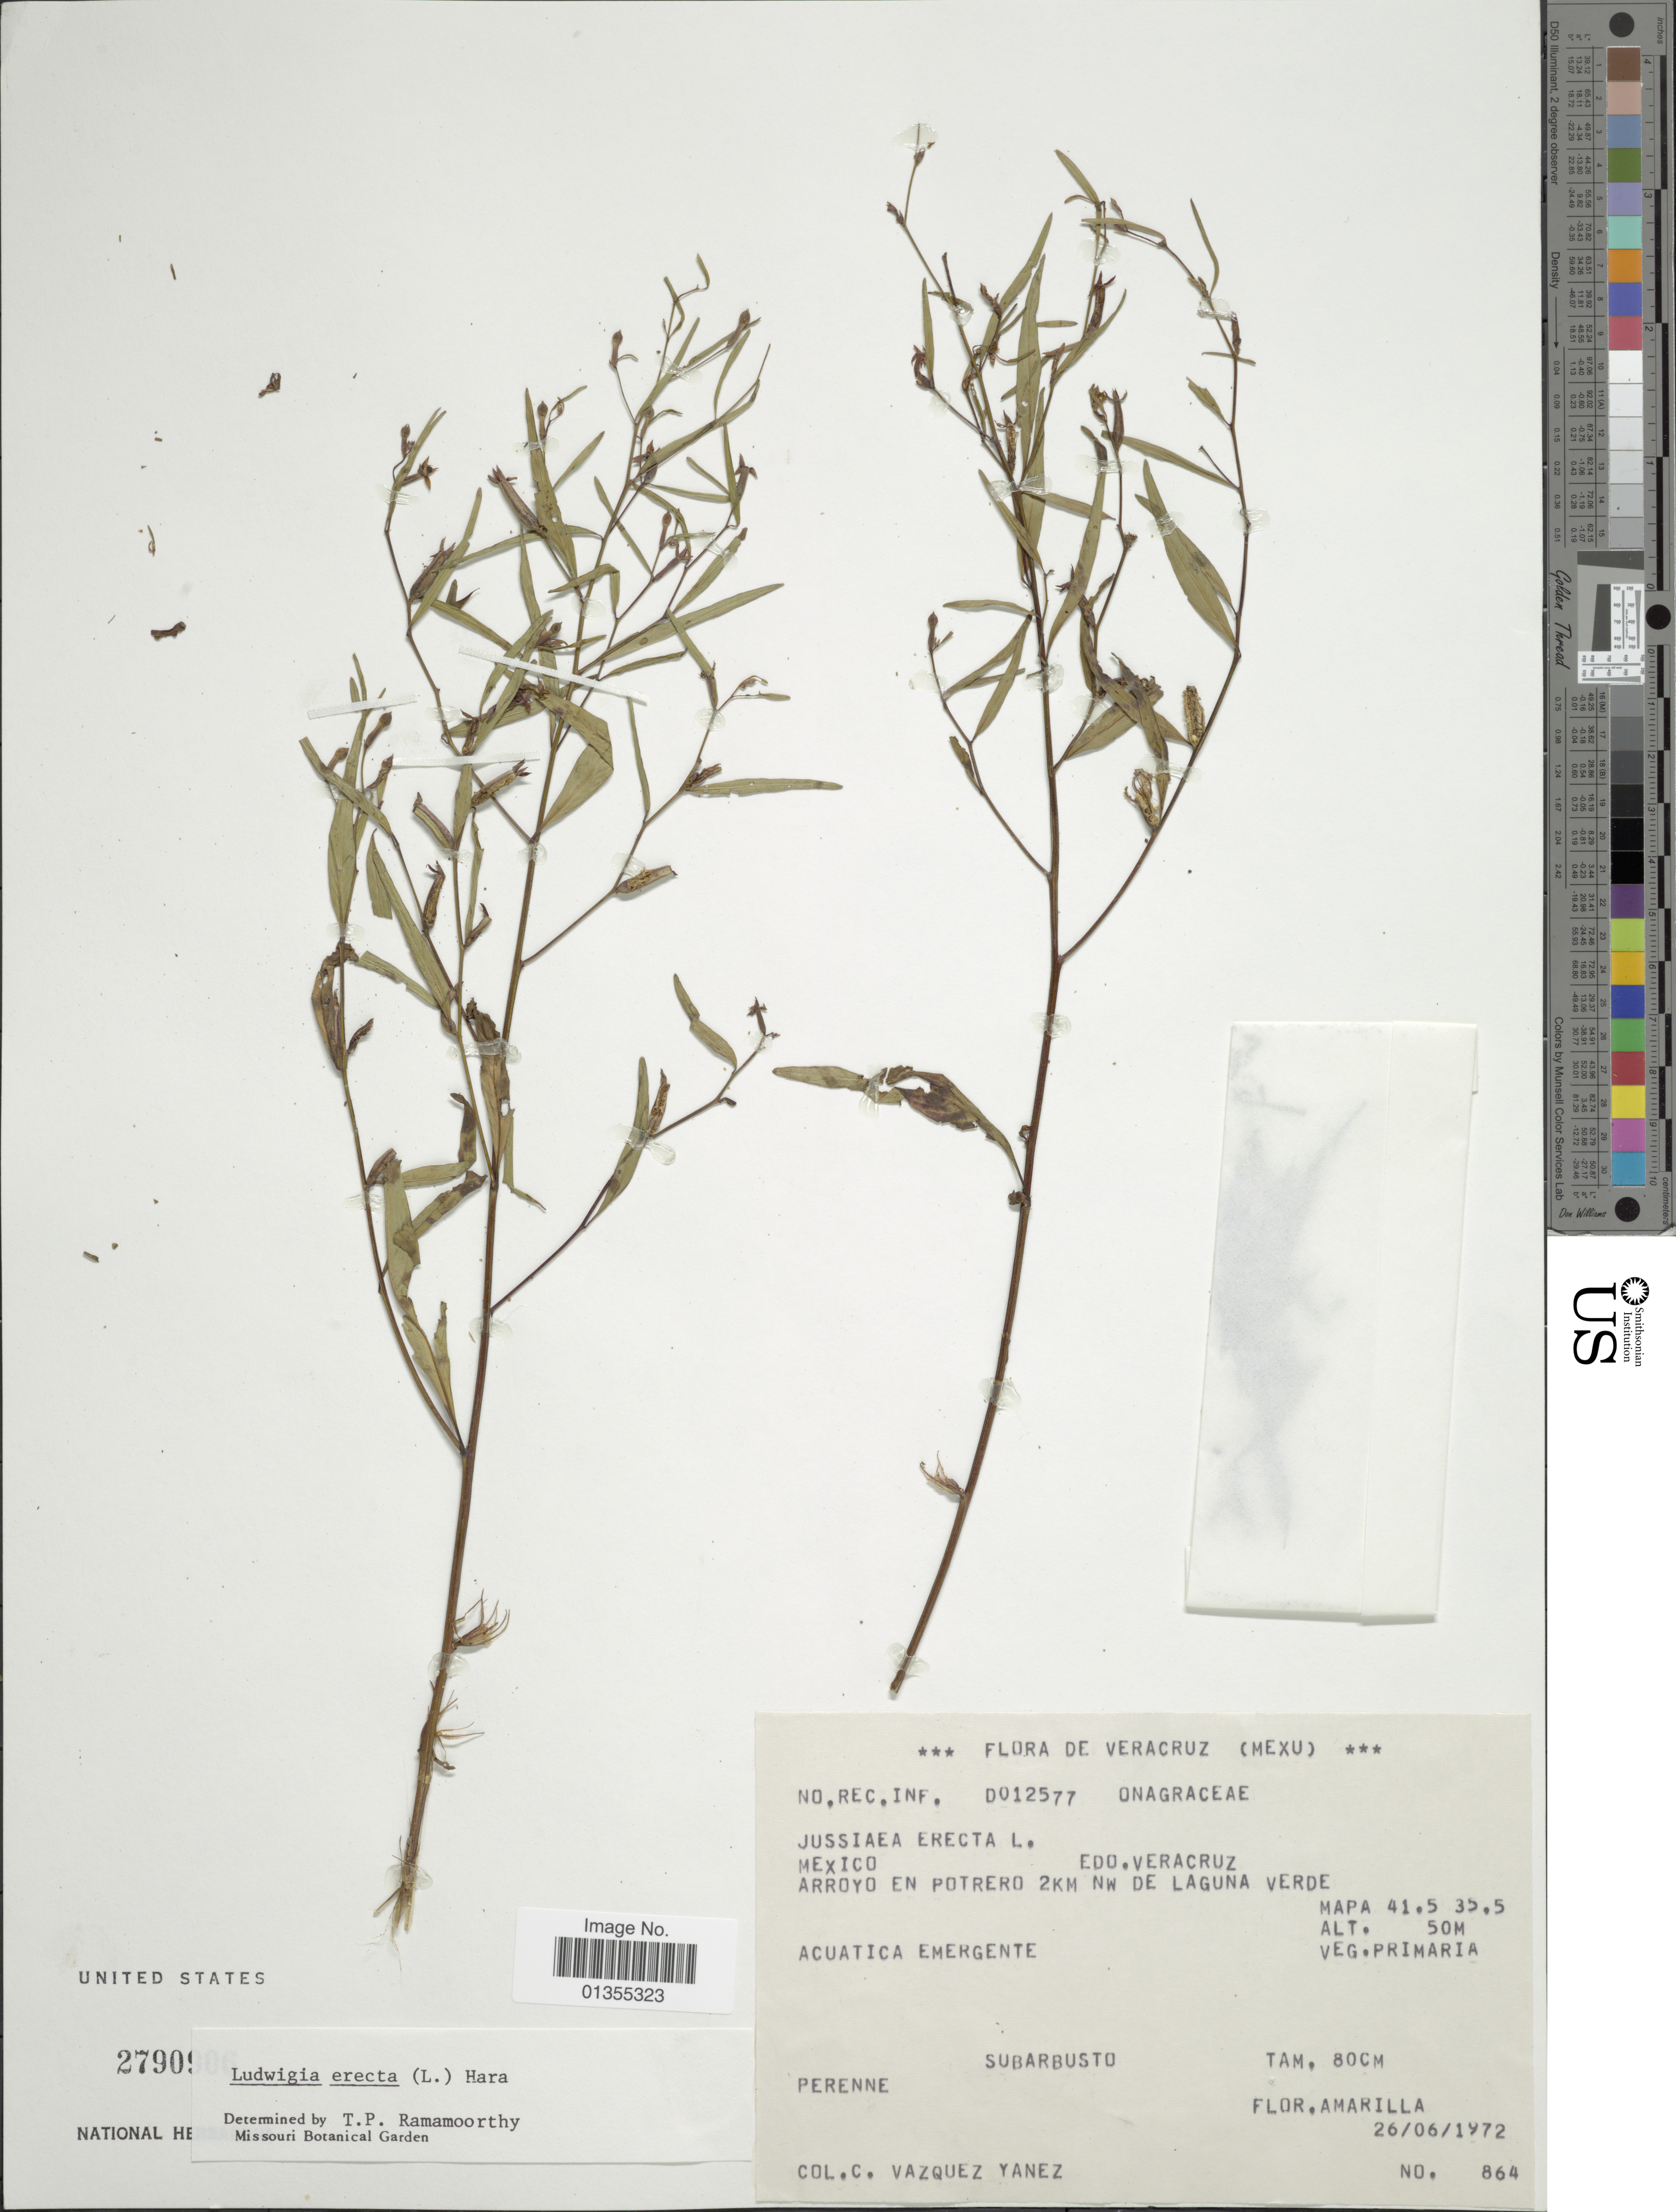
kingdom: Plantae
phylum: Tracheophyta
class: Magnoliopsida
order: Myrtales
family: Onagraceae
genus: Ludwigia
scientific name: Ludwigia erecta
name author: (L.) H. Hara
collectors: C. Vazquez Yanes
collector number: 864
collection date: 1972-06-26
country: Mexico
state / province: Veracruz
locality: Veracruz (Mexu). Edo. Veracruz. Arroyo en potrero 2km NW de Laguna Verde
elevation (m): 50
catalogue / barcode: US 2790906